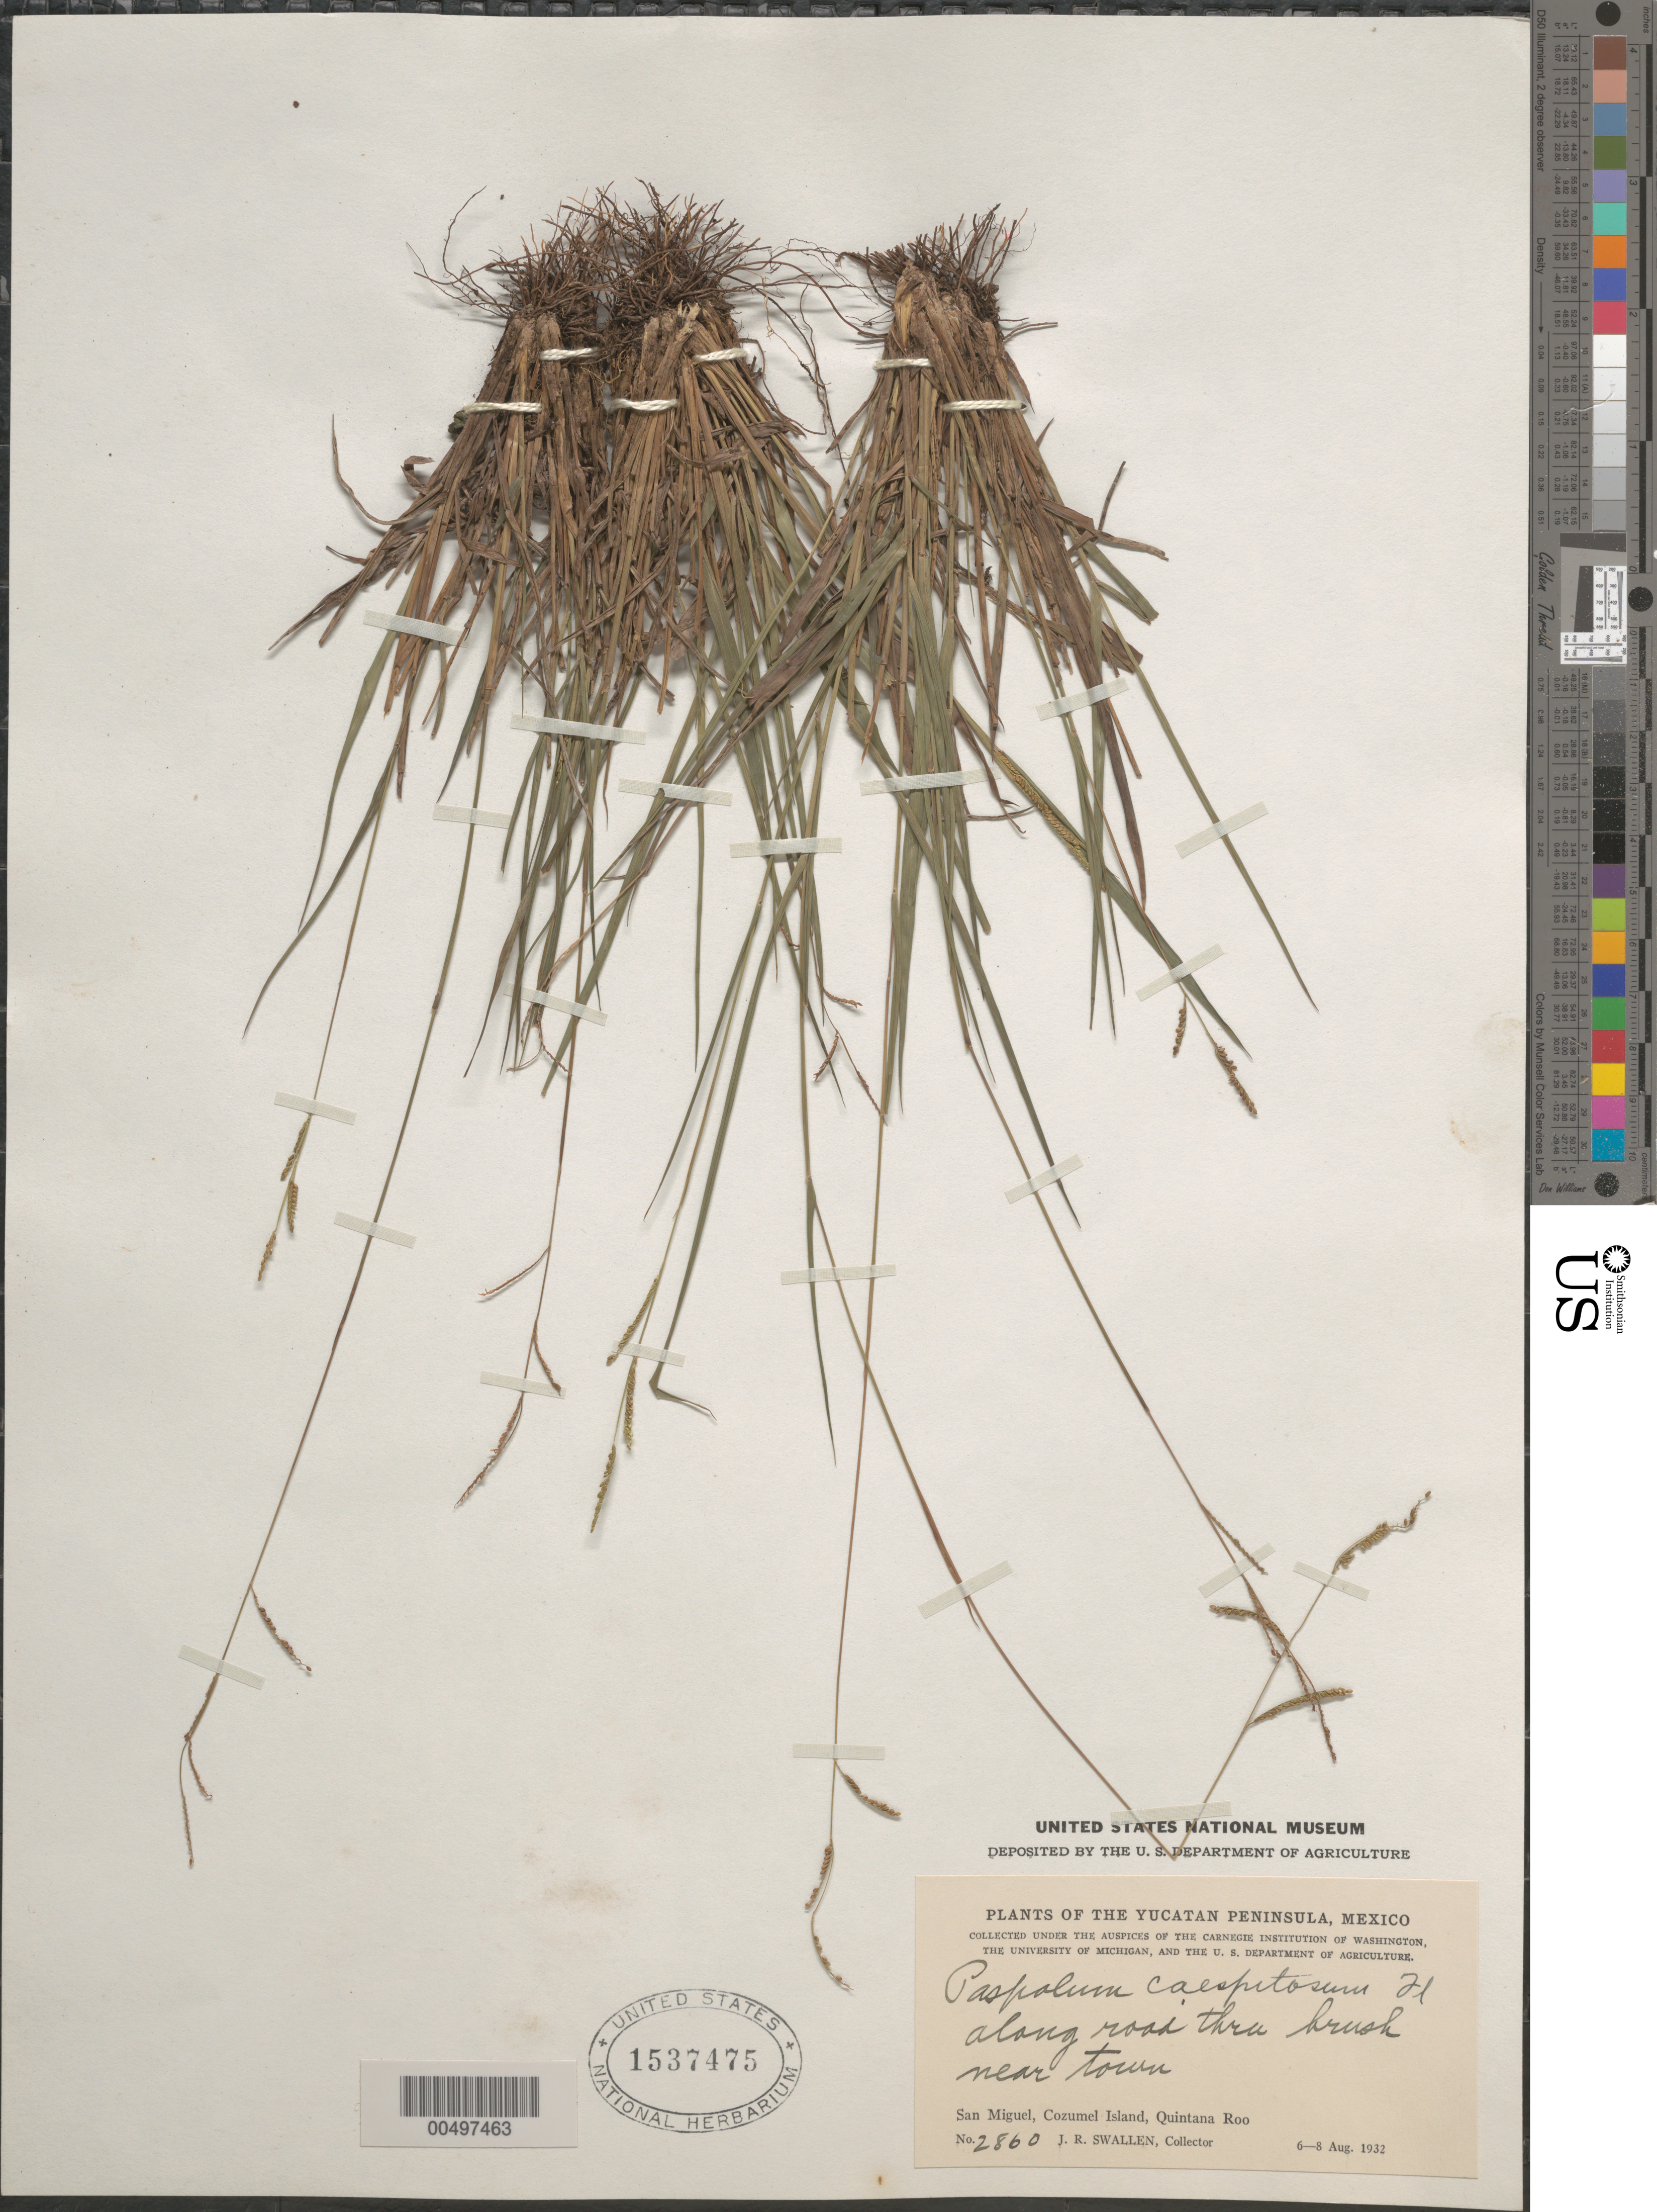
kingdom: Plantae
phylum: Tracheophyta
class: Liliopsida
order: Poales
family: Poaceae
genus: Paspalum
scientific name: Paspalum caespitosum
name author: Flüggé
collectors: J. R. Swallen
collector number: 2860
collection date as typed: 6 Aug 1932 to 8 Aug 1932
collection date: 1932-08-06/1932-08-08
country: Mexico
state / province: Quintana Roo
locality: Yucatan Peninsula, San Miguel, Cozumel Island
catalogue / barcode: US 1537475